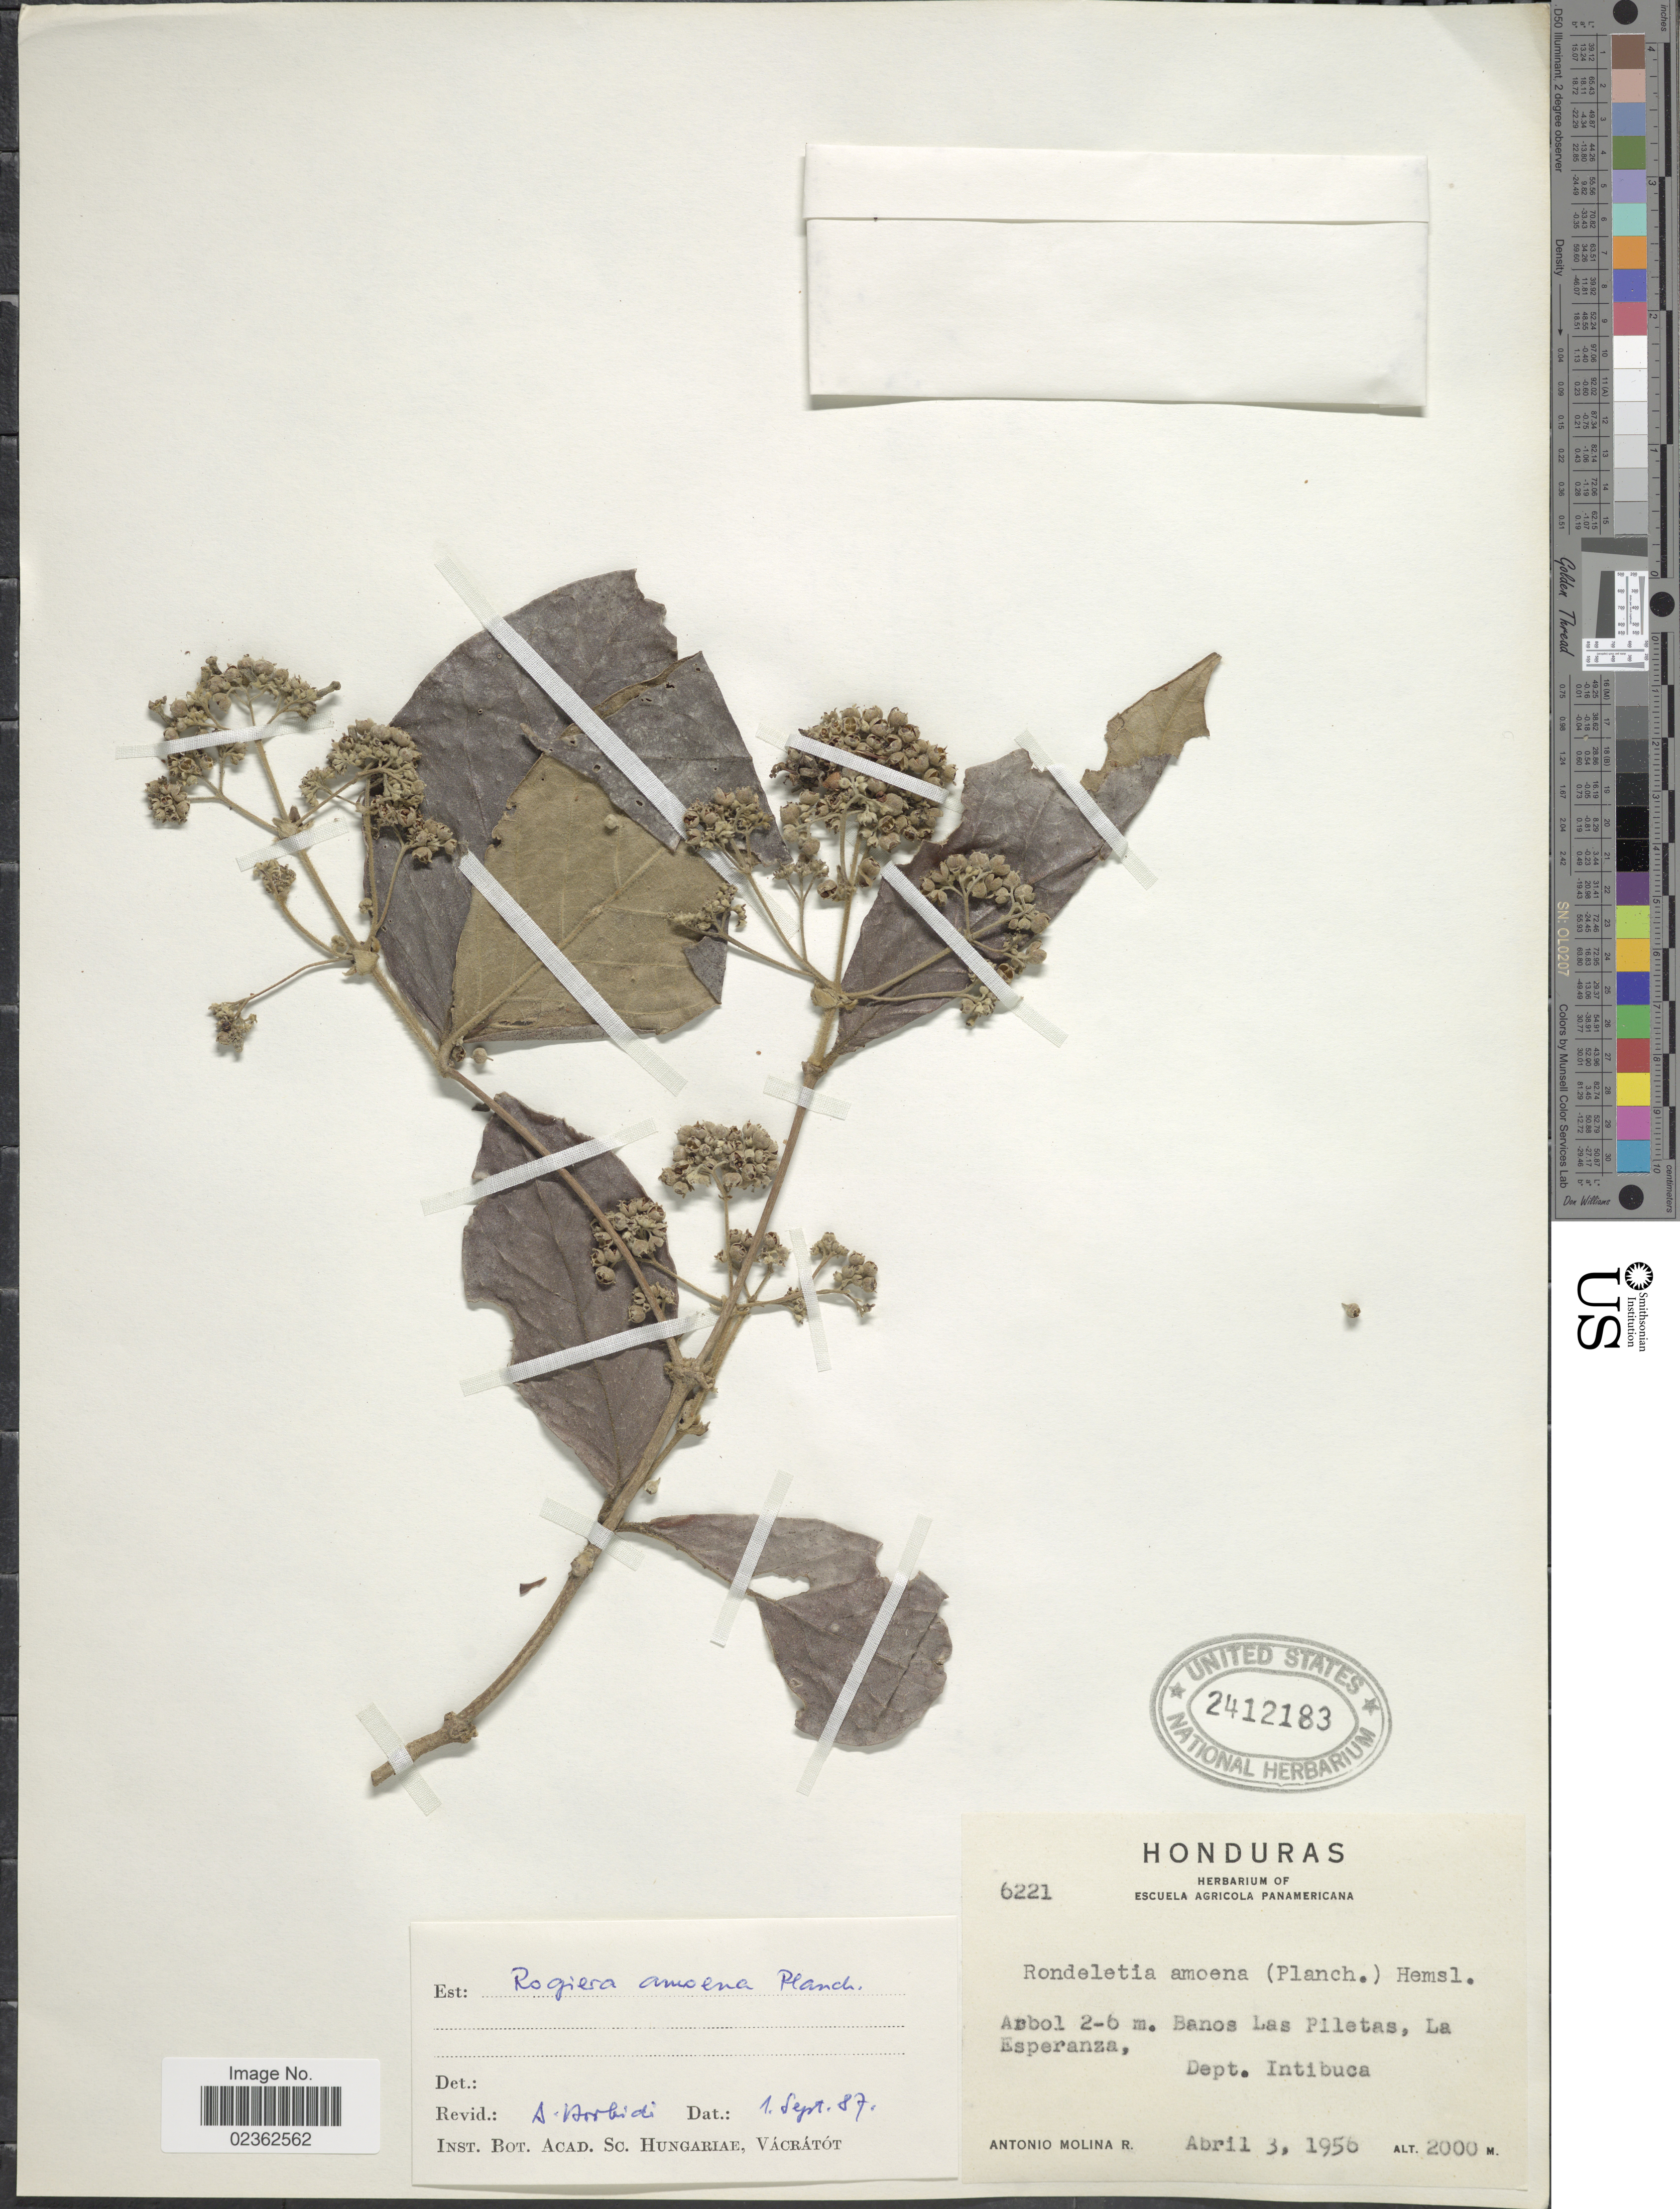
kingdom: Plantae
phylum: Tracheophyta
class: Magnoliopsida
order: Gentianales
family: Rubiaceae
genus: Rogiera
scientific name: Rogiera amoena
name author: Planch.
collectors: A. Molina R.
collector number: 6221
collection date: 1956-04-03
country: Honduras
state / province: Intibuca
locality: Banos Las Piletas, La Esperanza.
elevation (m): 2000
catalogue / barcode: US 2412183